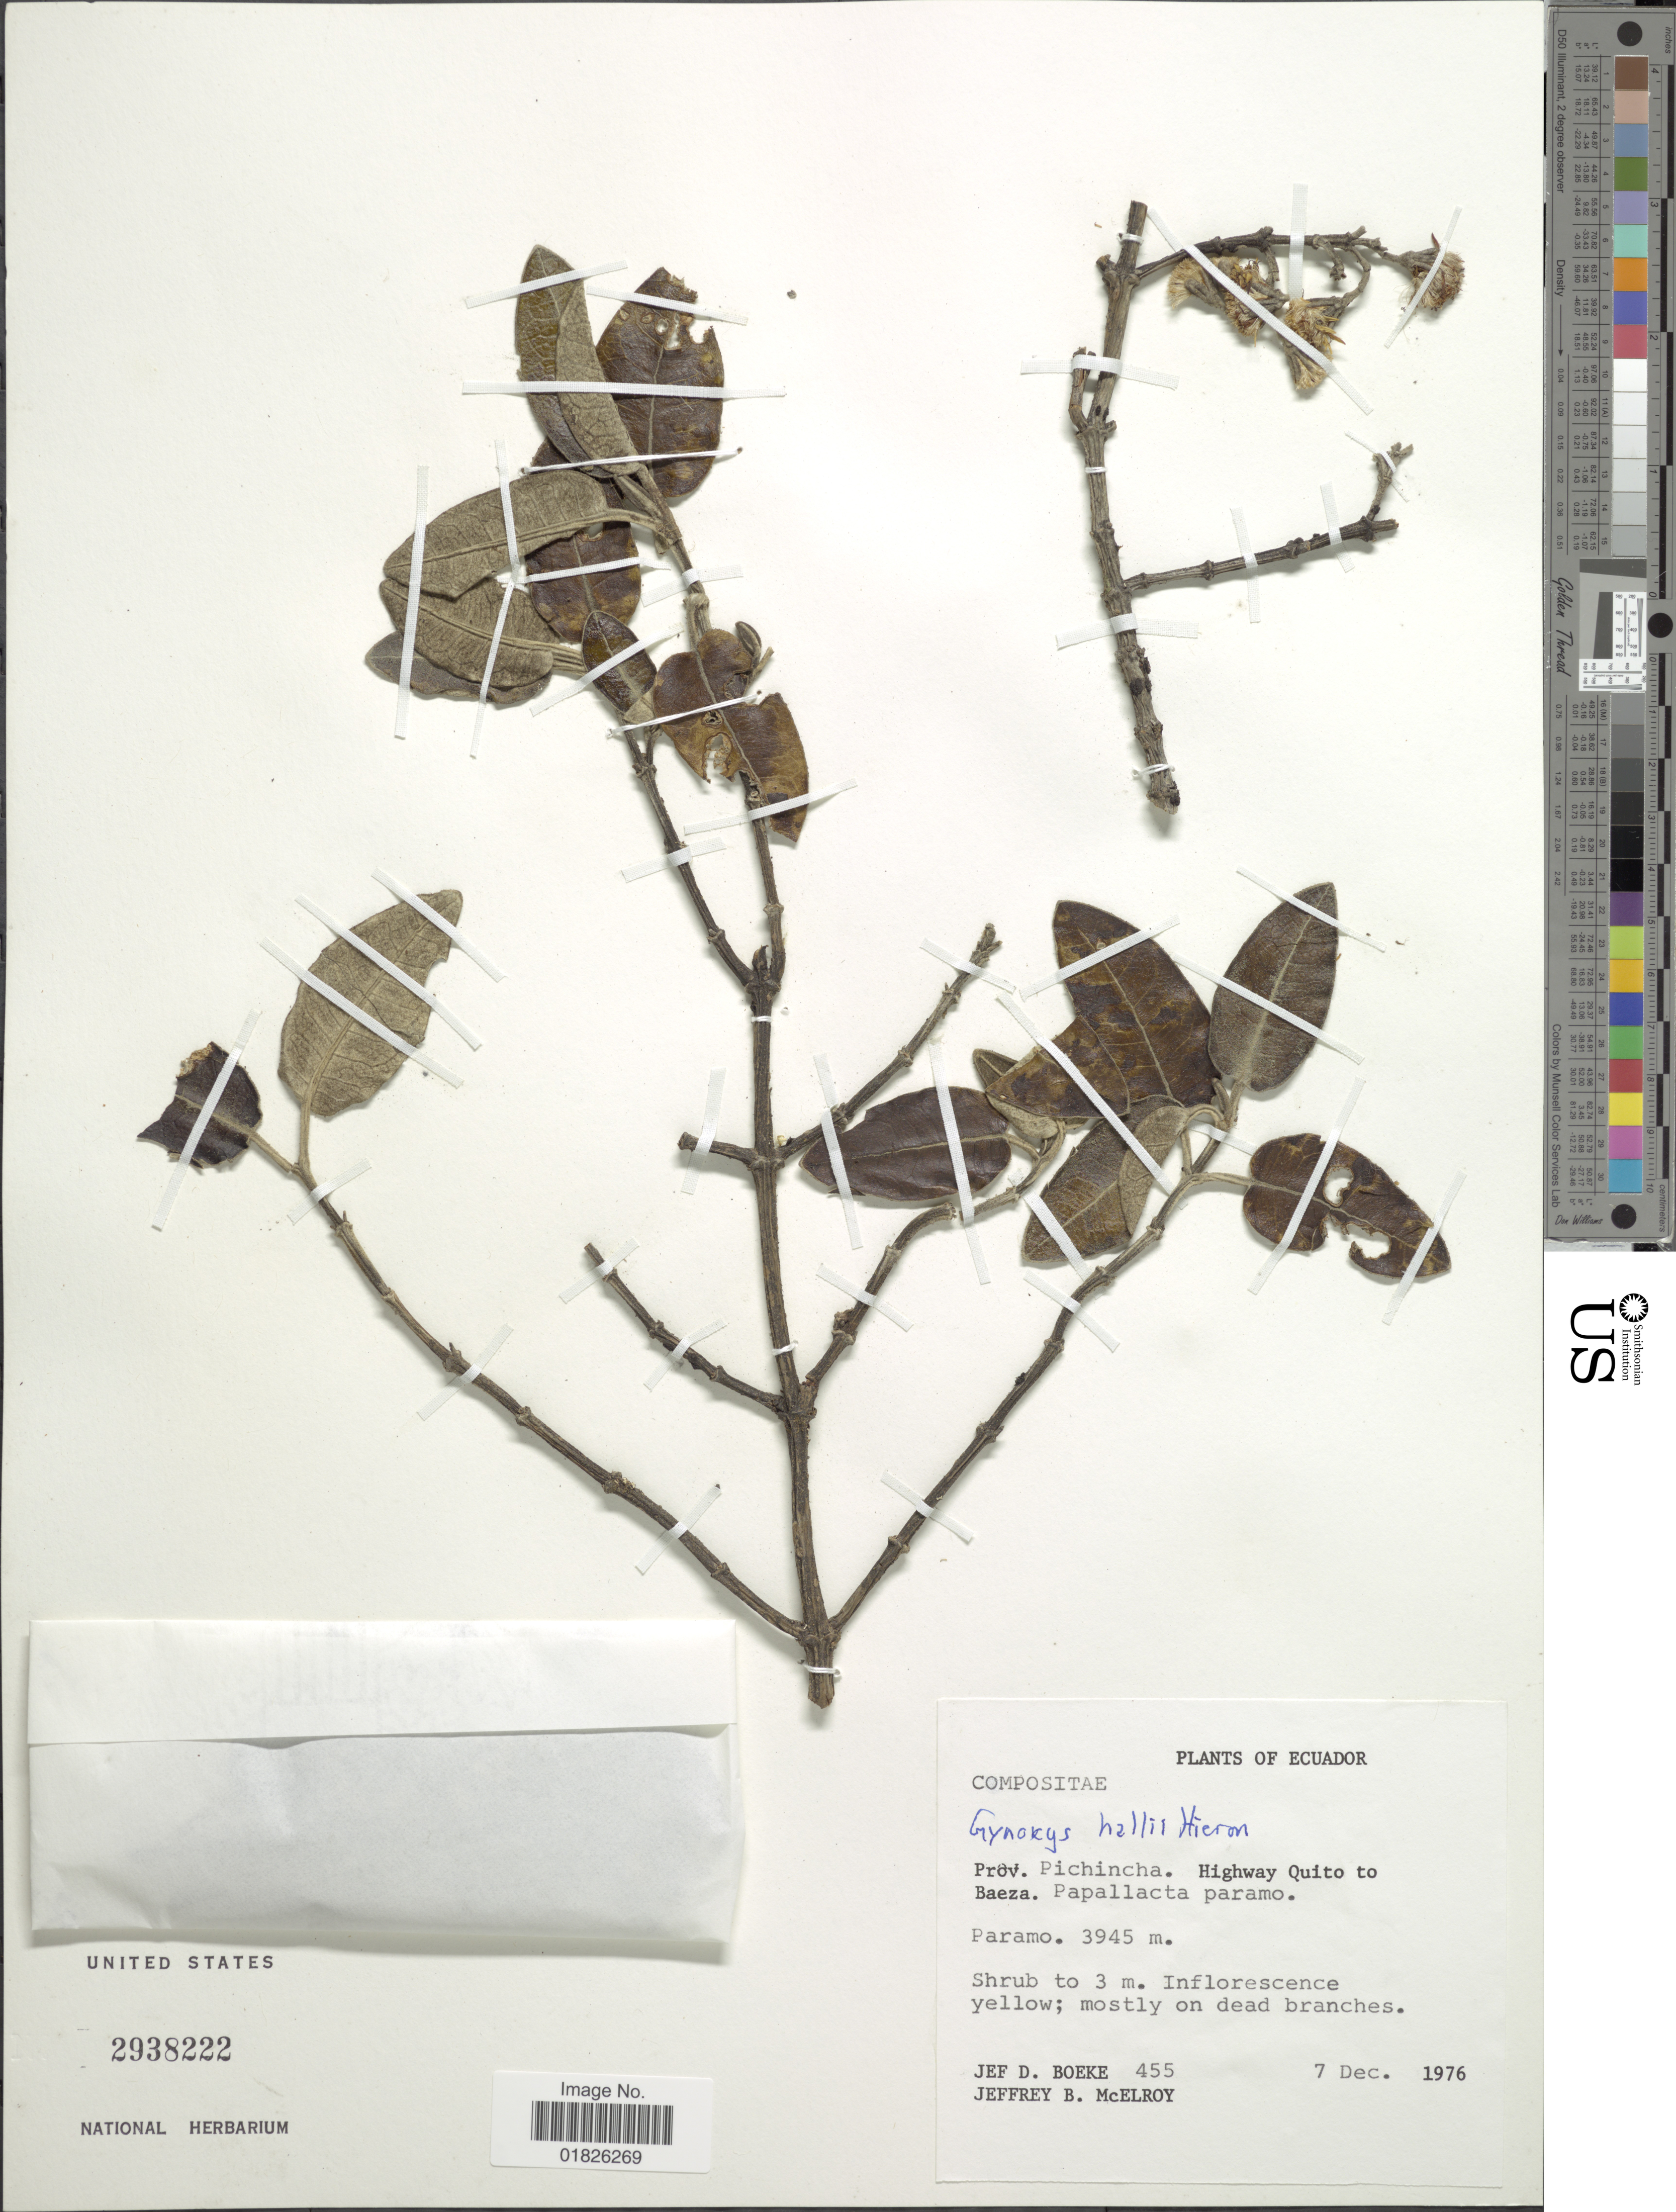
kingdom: Plantae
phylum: Tracheophyta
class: Magnoliopsida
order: Asterales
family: Asteraceae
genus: Gynoxys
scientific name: Gynoxys hallii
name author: Cass.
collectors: J. D. Boeke & J. B. McElroy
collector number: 455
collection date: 1976-12-07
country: Ecuador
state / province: Pichincha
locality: Highway Quito to Baeza, Papallacta paramo.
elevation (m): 3945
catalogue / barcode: US 2938222